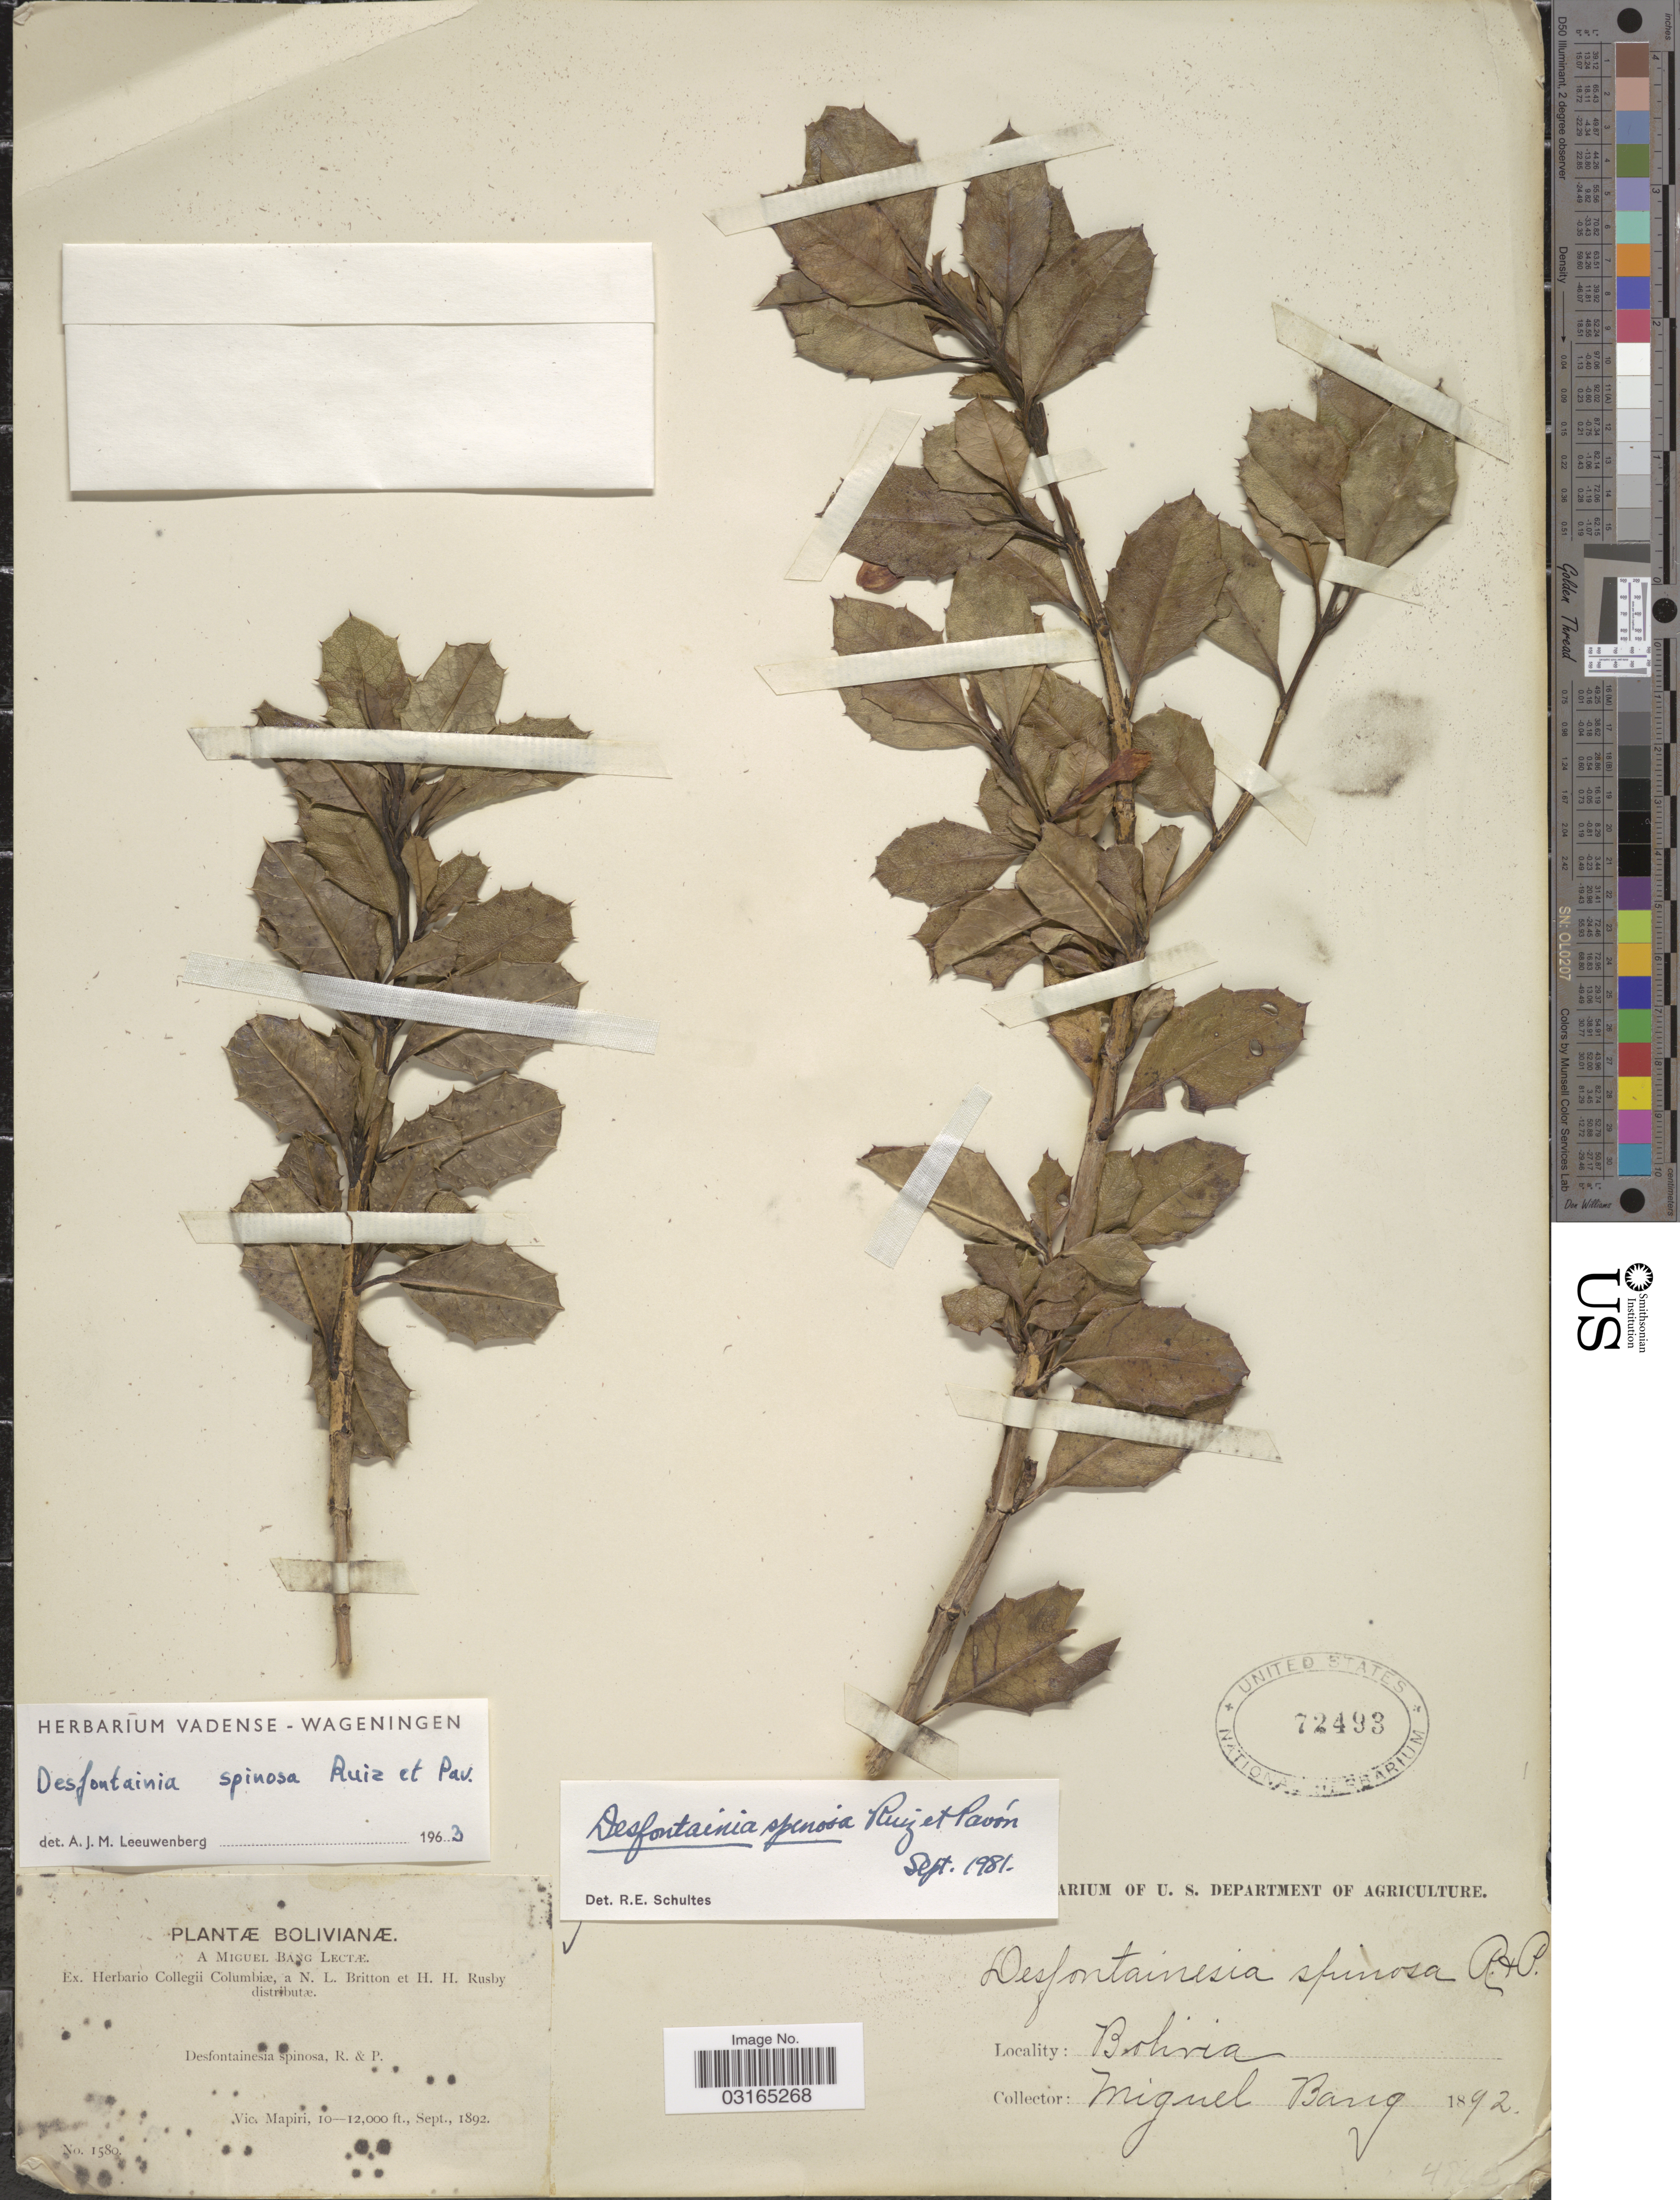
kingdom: Plantae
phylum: Tracheophyta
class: Magnoliopsida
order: Bruniales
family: Columelliaceae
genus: Desfontainia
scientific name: Desfontainia spinosa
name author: Ruiz & Pav.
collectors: M. Bang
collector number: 1580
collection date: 1892-09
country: Bolivia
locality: Vic. Mapiri.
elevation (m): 3048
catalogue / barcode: US 72493